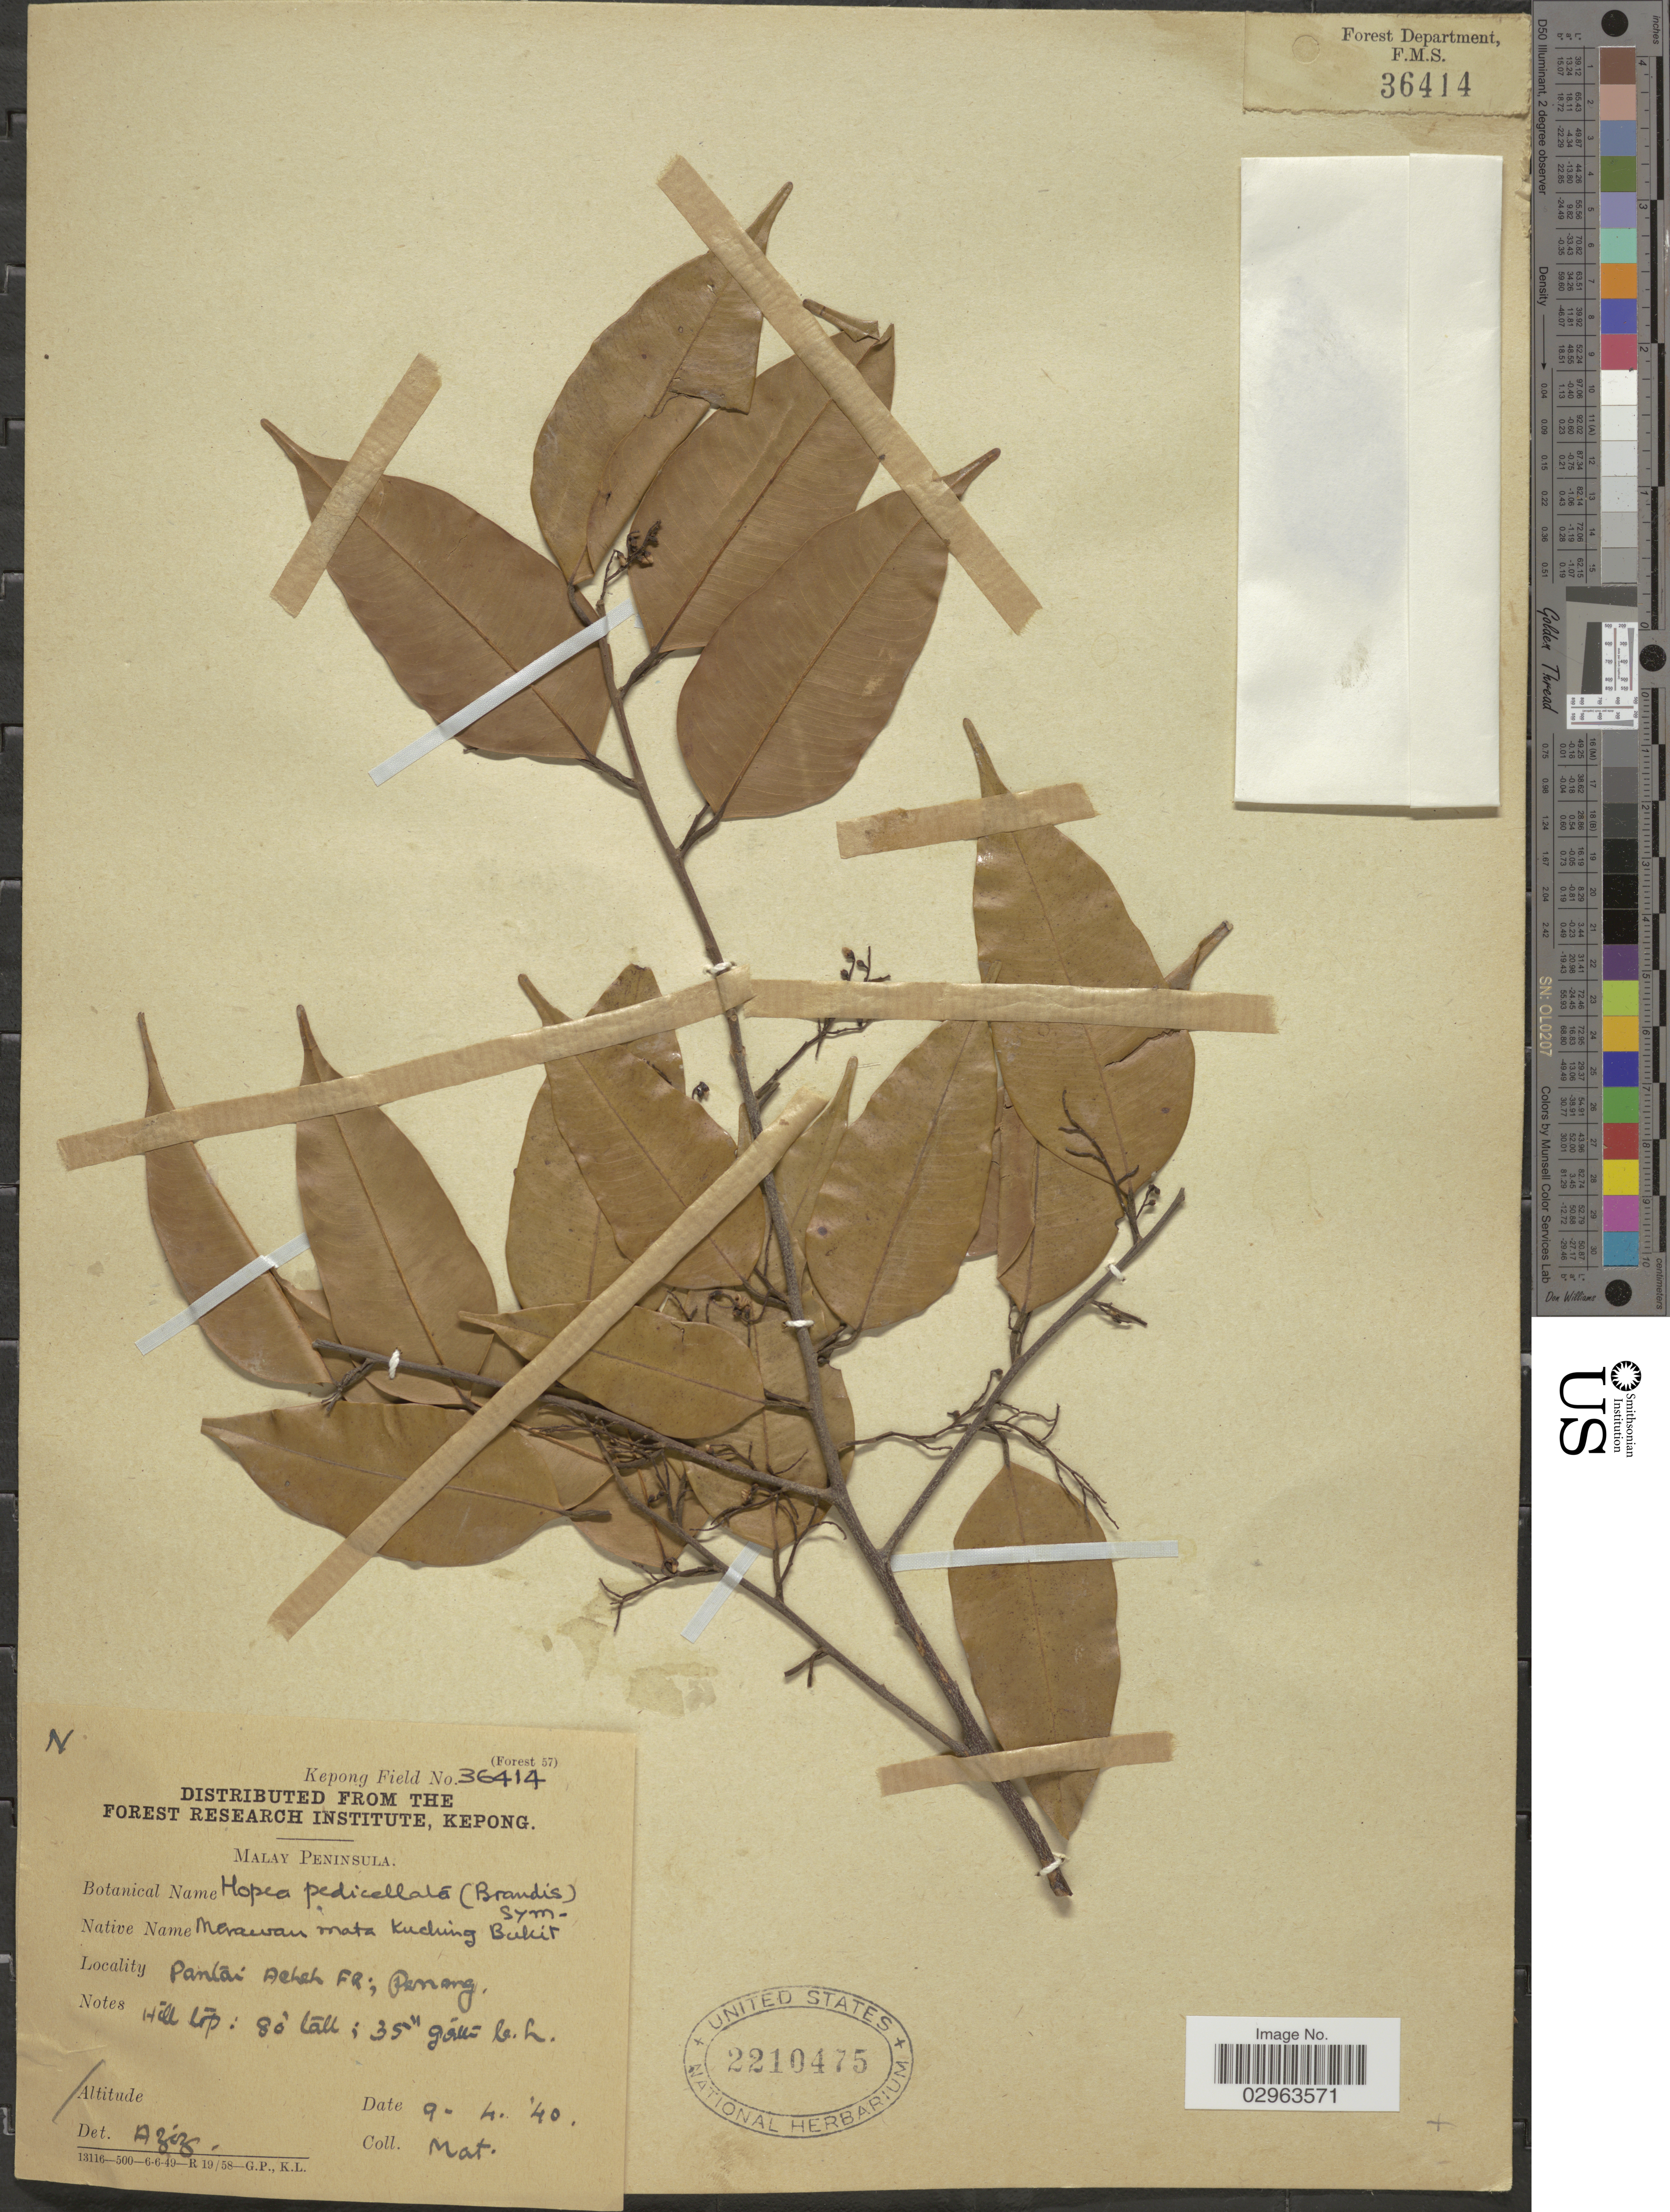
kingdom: Plantae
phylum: Tracheophyta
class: Magnoliopsida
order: Malvales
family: Dipterocarpaceae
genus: Hopea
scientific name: Hopea pedicellata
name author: (Brandis) Symington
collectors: Mat.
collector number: Kepong Field? 36414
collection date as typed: Transcribed d/m/y: 9/4/40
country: Malaysia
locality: Malay Peninsula. Pantai Acheh FR; Penang.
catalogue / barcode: US 2210475